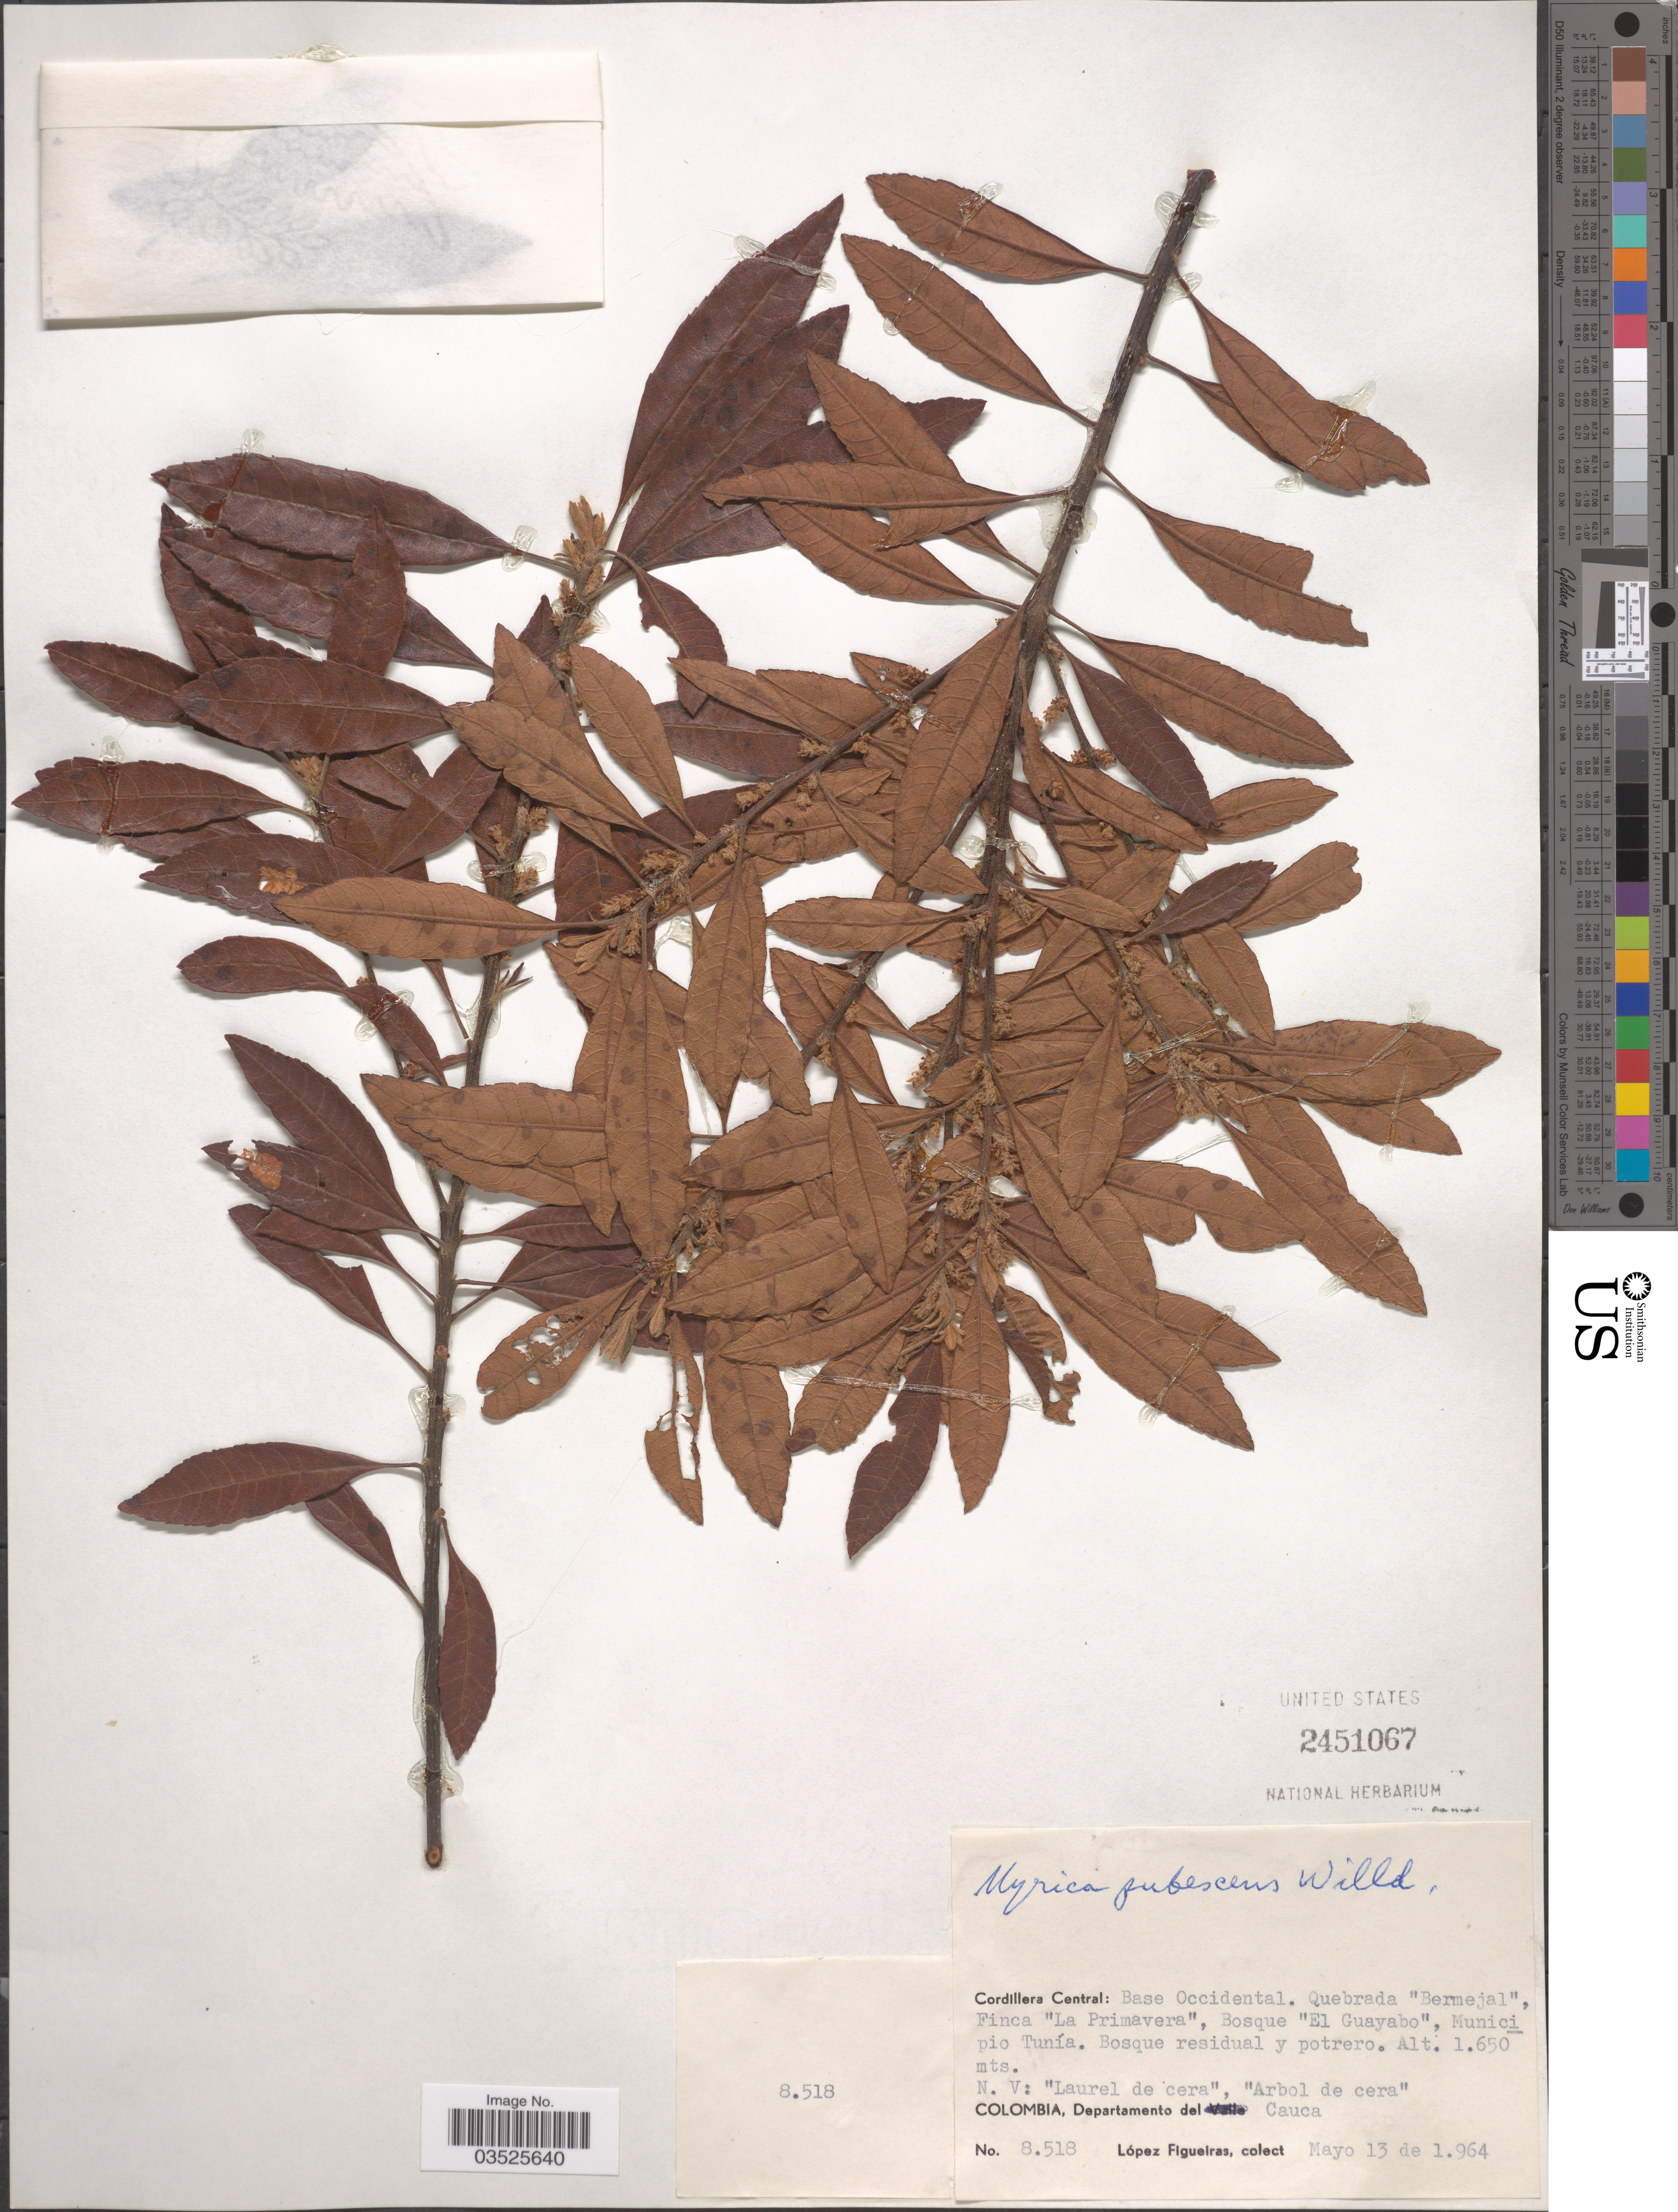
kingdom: Plantae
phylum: Tracheophyta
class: Magnoliopsida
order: Fagales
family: Myricaceae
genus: Myrica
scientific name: Myrica pubescens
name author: Humb. & Bonpl. ex Willd.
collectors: M. López Figueiras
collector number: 8518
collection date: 1964-05-13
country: Colombia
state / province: Cauca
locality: Cordillera Central: Base Occidental. Quebrada "Bermejal", Finca "La Primavera", Bosque "El Guayabo", Municipio Tunía. Departamento del Cauca.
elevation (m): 1650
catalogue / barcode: US 2451067